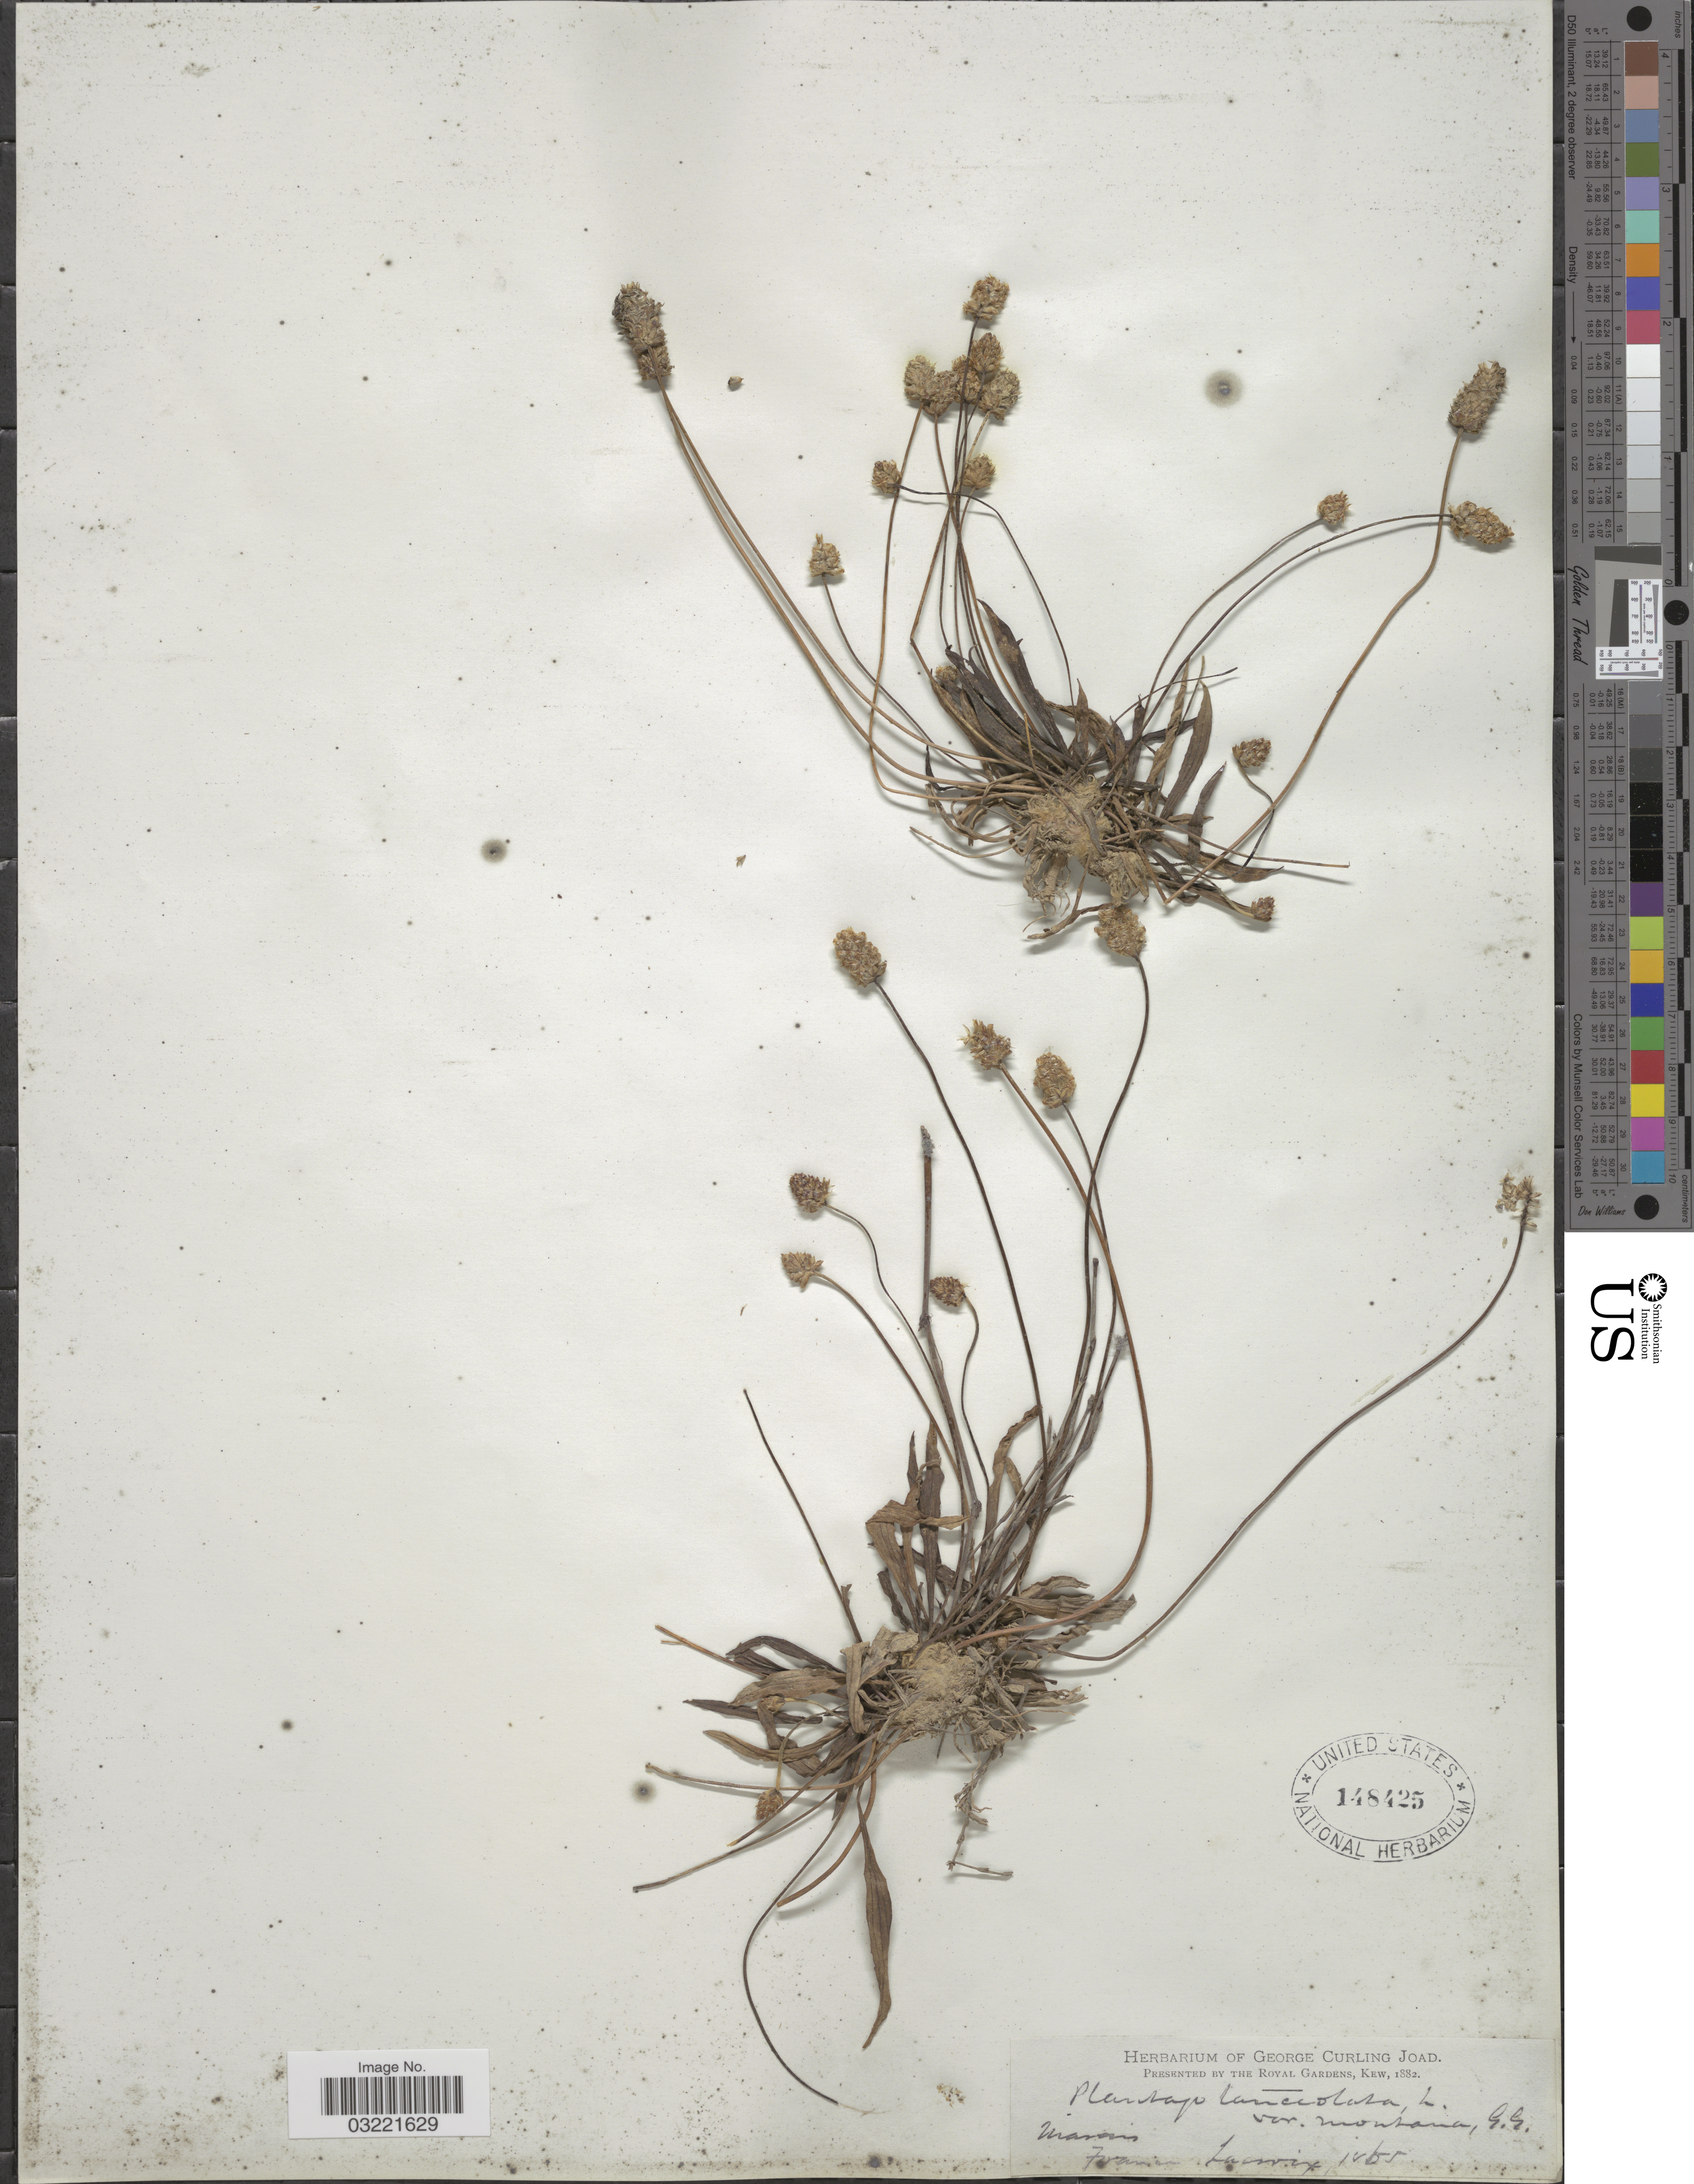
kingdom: Plantae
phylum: Tracheophyta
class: Magnoliopsida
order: Lamiales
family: Plantaginaceae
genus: Plantago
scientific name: Plantago lanceolata var. montana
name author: Godr.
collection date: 1865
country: France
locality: Marais France.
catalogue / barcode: US 148425